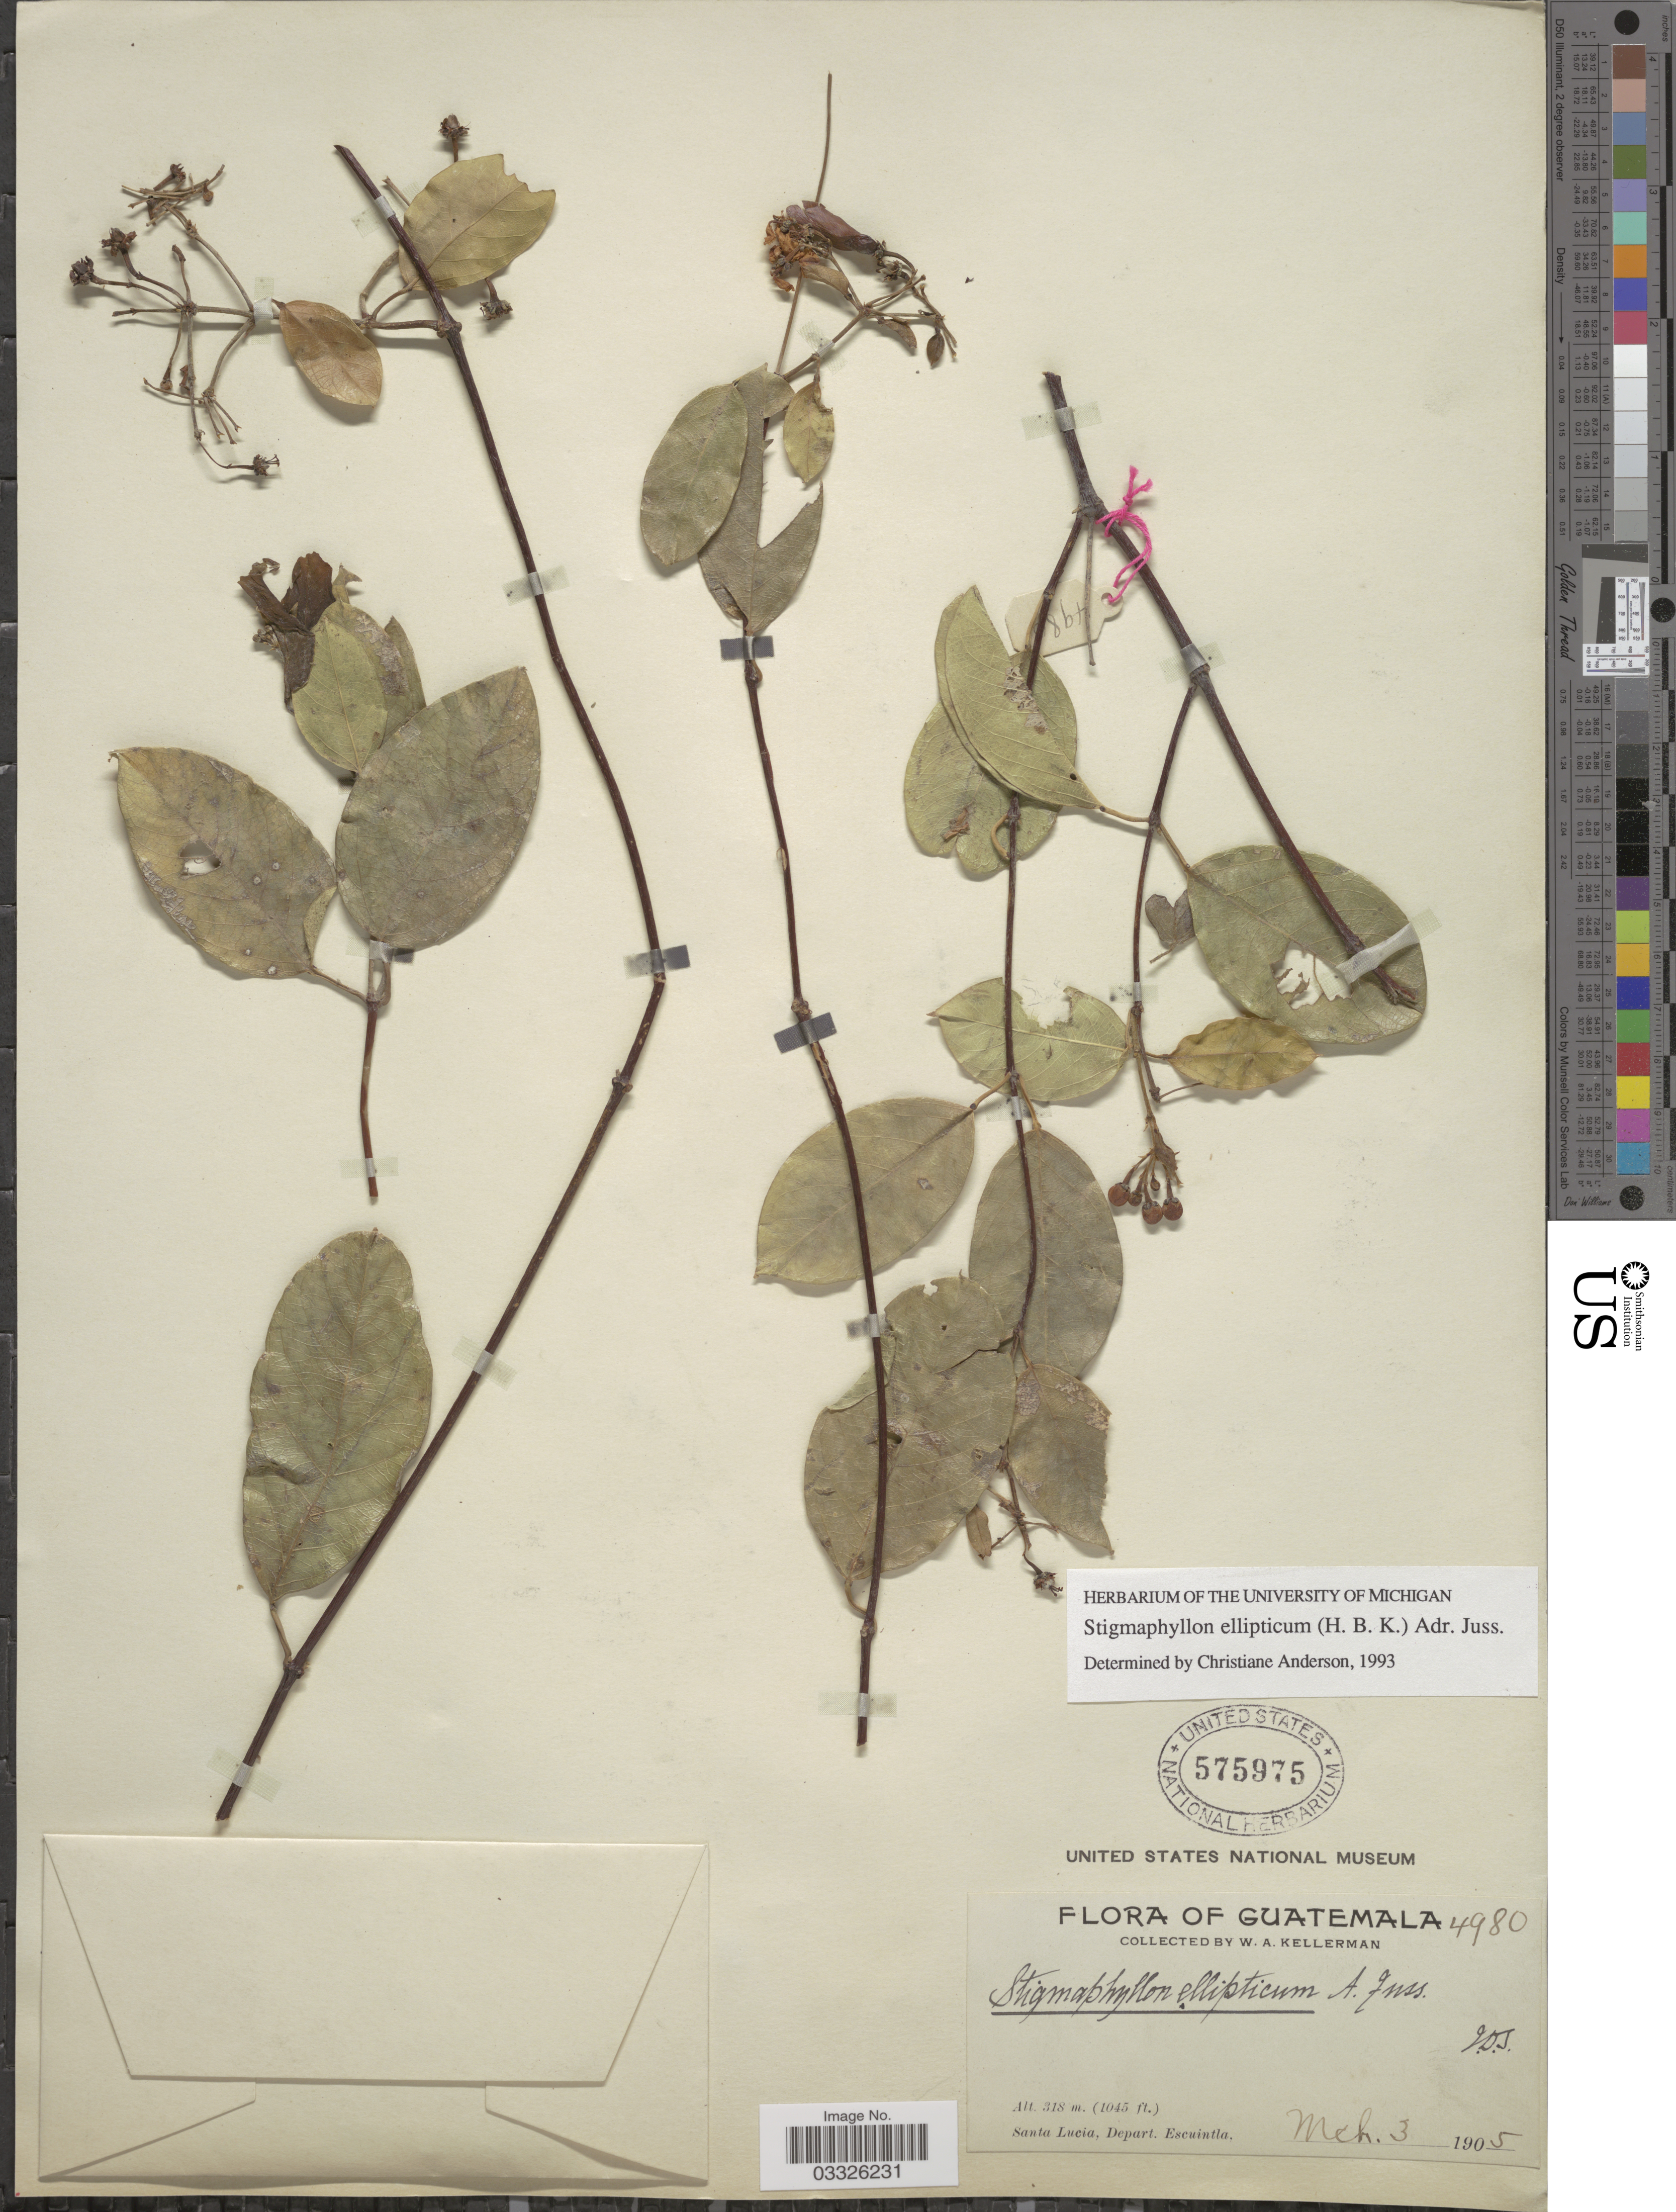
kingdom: Plantae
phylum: Tracheophyta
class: Magnoliopsida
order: Malpighiales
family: Malpighiaceae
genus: Stigmaphyllon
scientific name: Stigmaphyllon ellipticum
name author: (Kunth) A. Juss.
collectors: W. Kellerman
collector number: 4980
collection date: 1905-03-03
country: Guatemala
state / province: Escuintla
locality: Santa Lucia, Depart. Escuintla.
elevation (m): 318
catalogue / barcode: US 575975